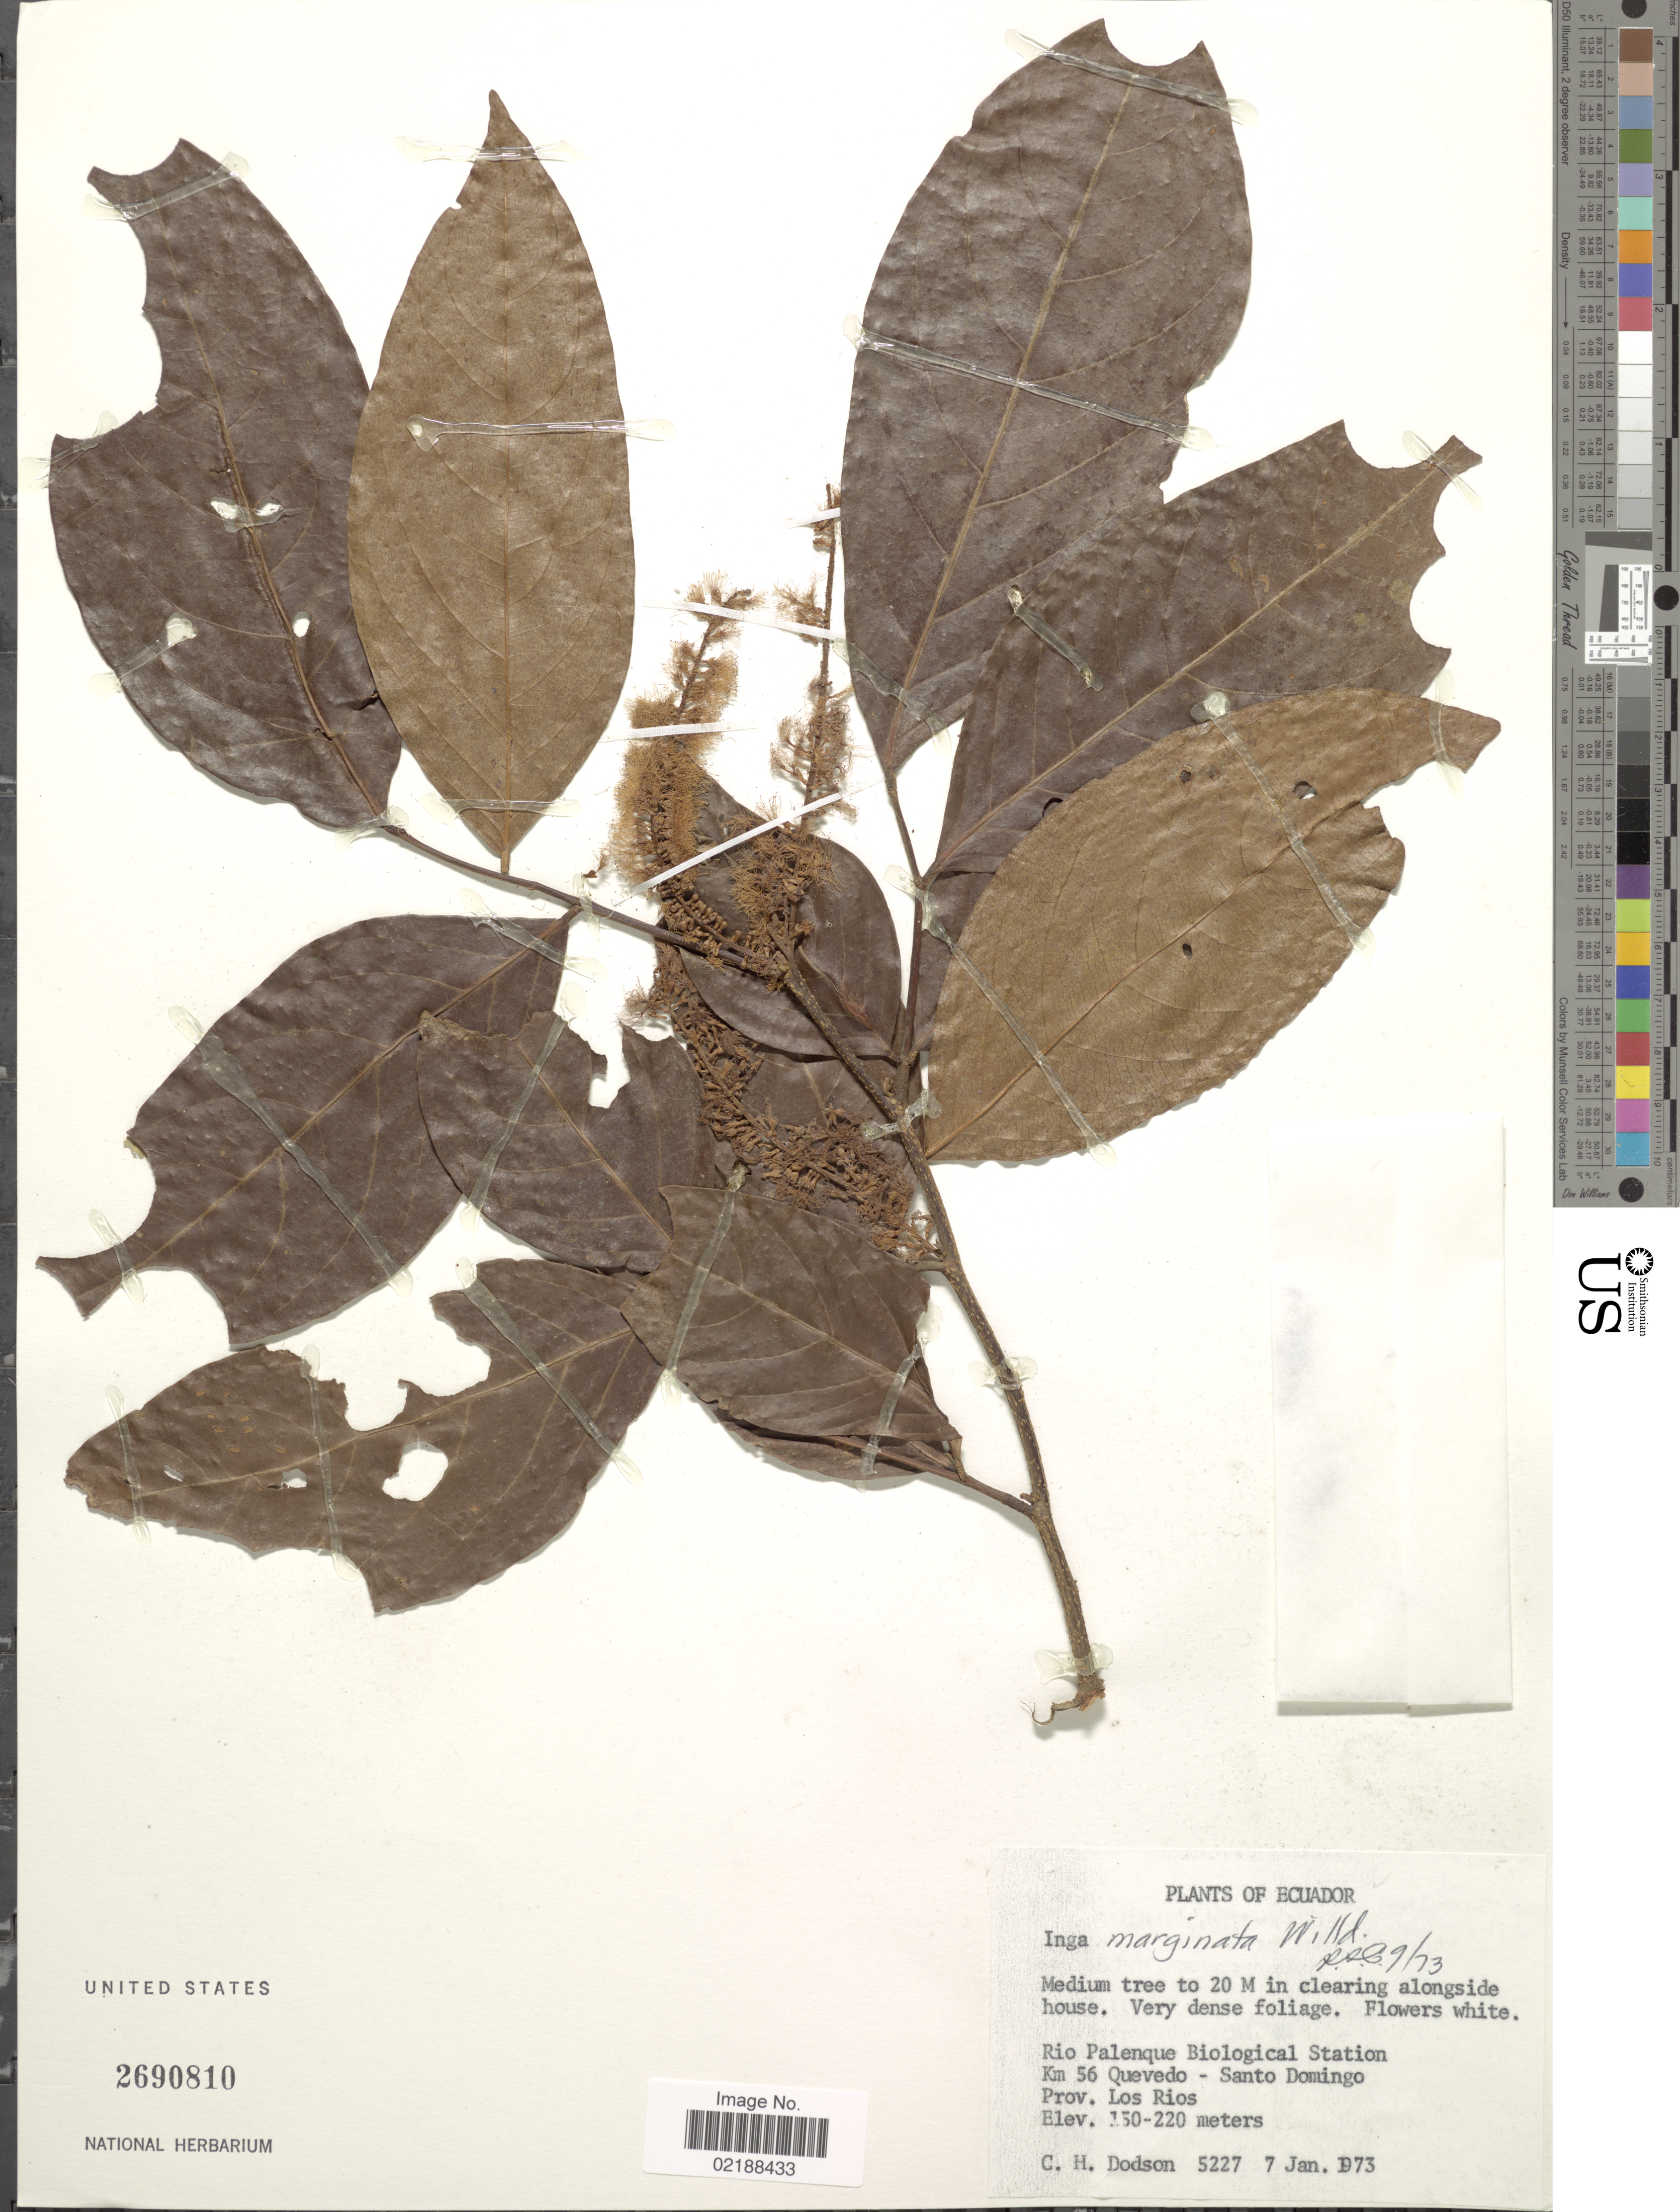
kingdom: Plantae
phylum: Tracheophyta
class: Magnoliopsida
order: Fabales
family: Fabaceae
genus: Inga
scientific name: Inga marginata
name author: Willd.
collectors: C. H. Dodson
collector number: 5227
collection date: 1973-01-07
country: Ecuador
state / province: Los Ríos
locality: Rio Palenque Biological Station Km 56 Quevedo - Santo Domingo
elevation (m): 150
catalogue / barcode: US 2690810